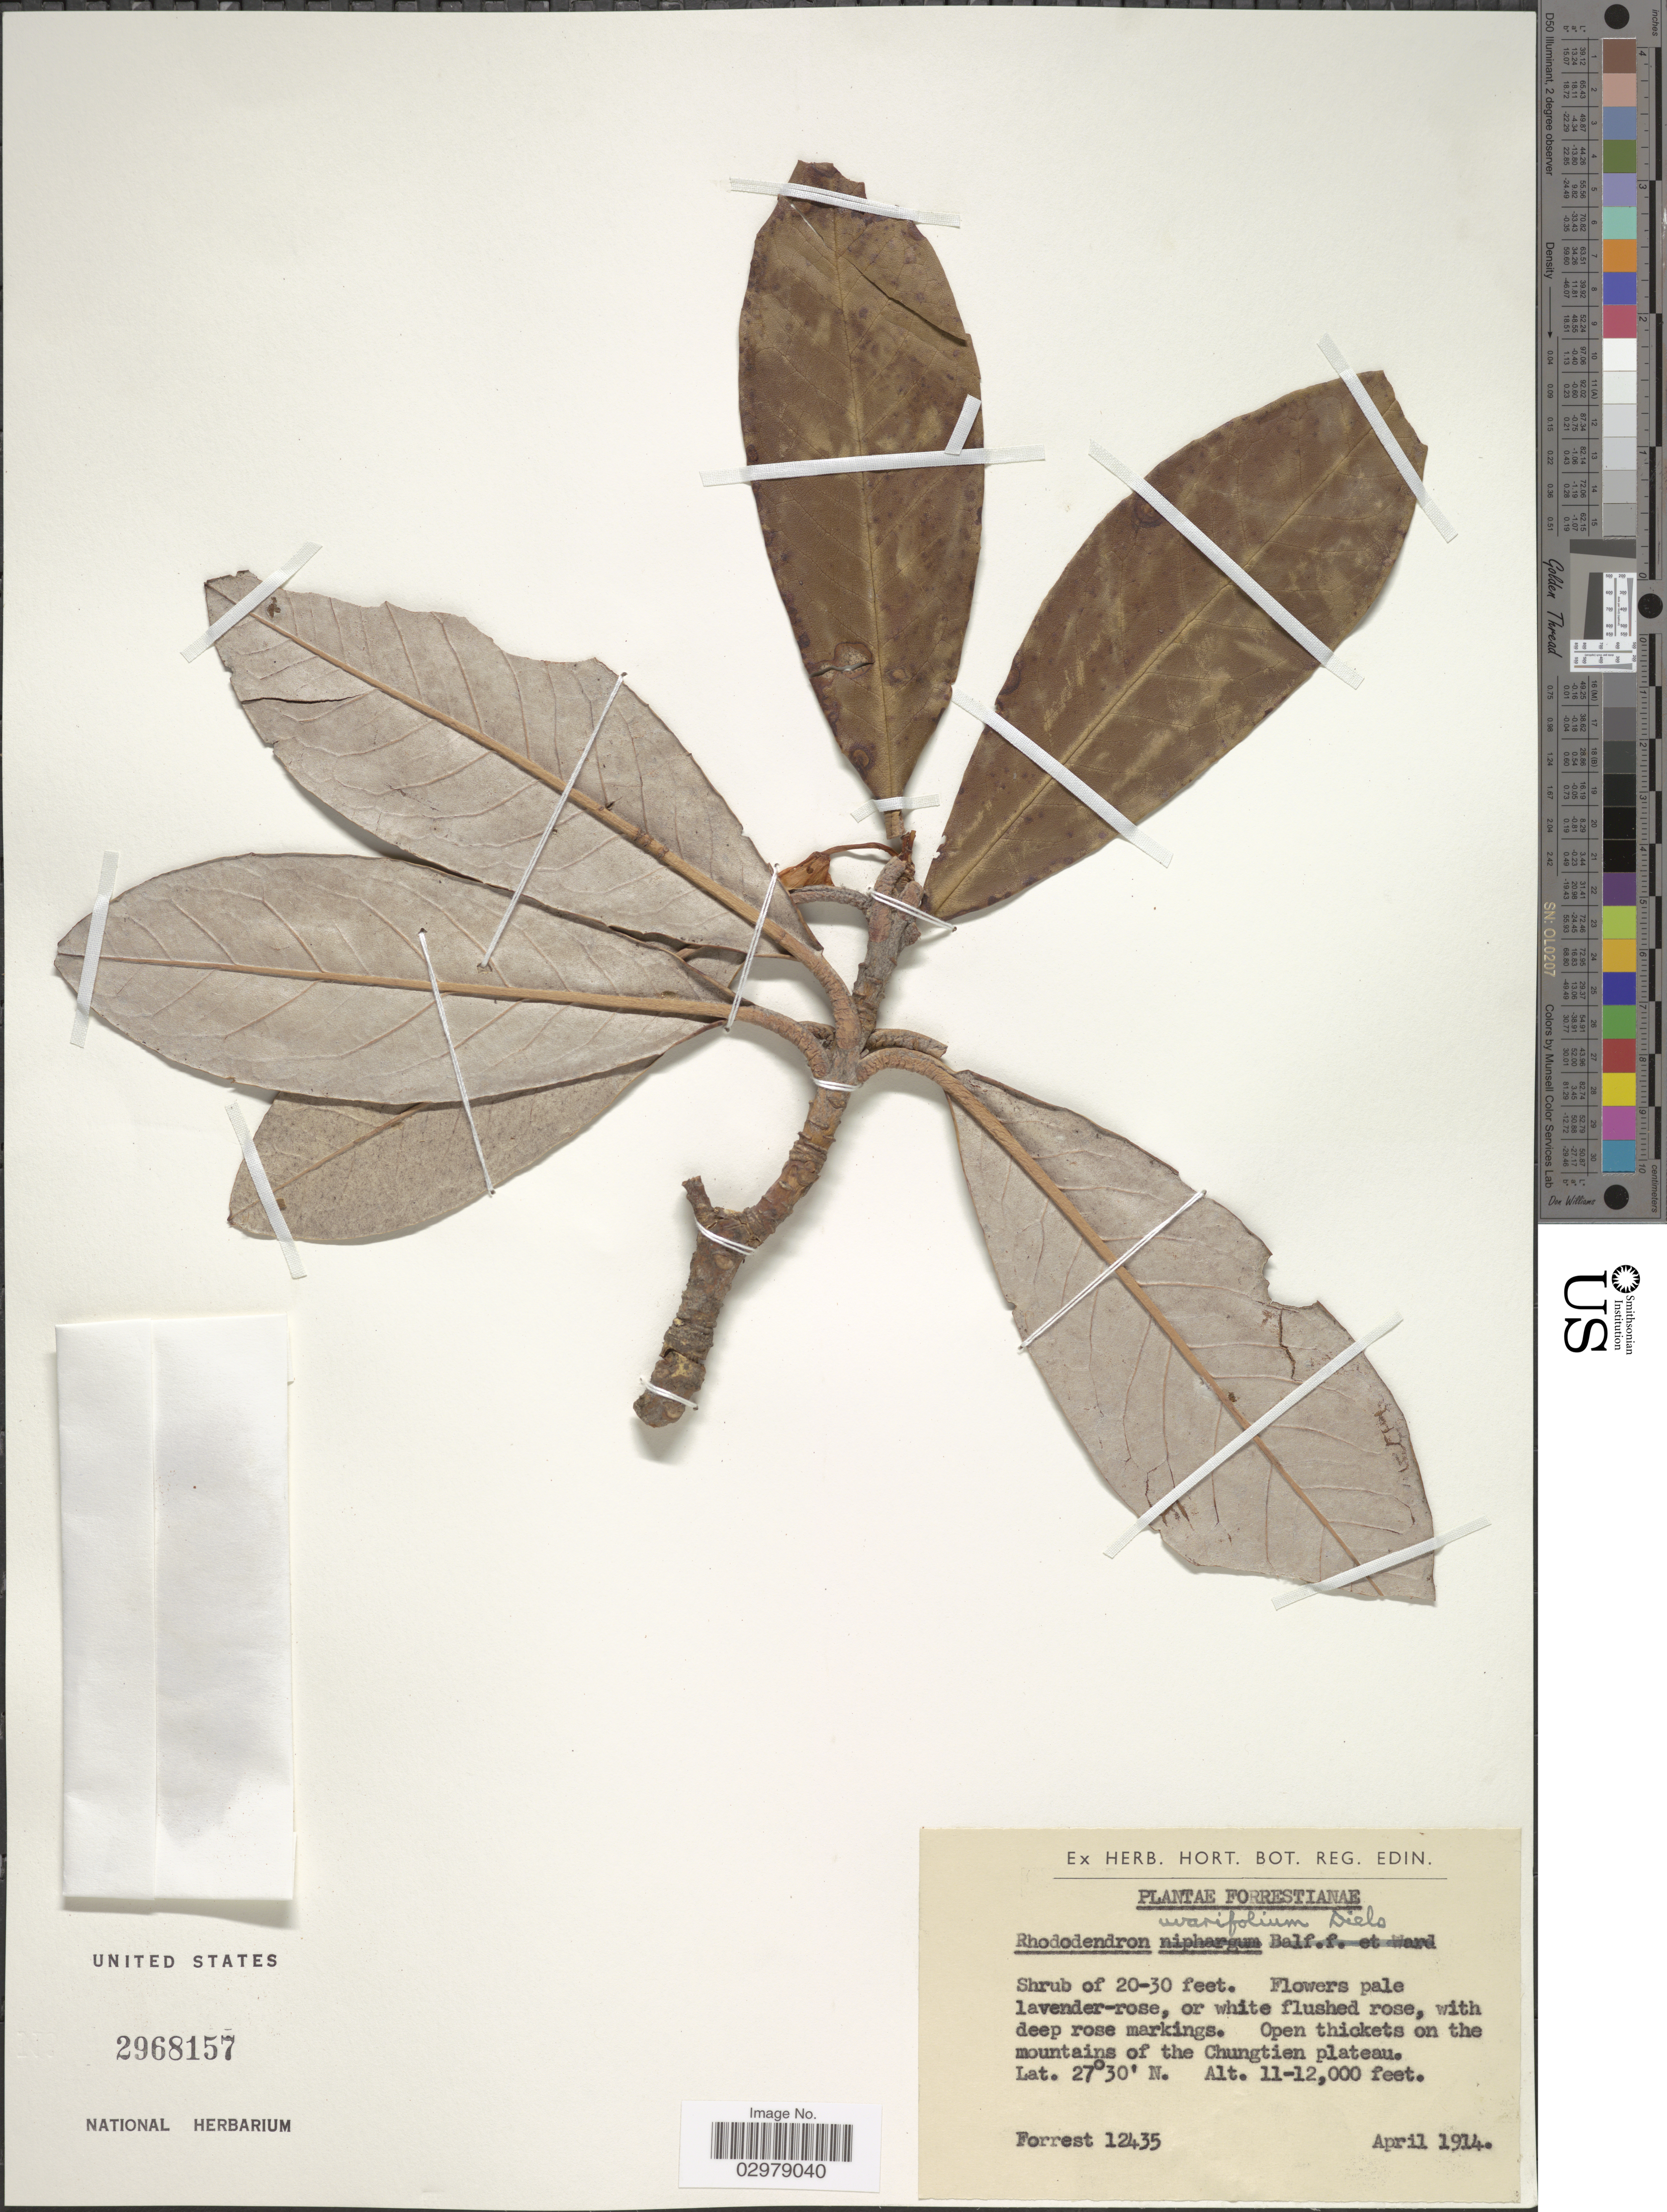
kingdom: Plantae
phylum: Tracheophyta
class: Magnoliopsida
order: Ericales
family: Ericaceae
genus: Rhododendron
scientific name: Rhododendron uvarifolium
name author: Diels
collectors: -. Forrest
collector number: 12435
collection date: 1914-04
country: China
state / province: Yunnan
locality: Open thickets on the mountains of the Chungtien plateau.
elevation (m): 3353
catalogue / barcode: US 2968157